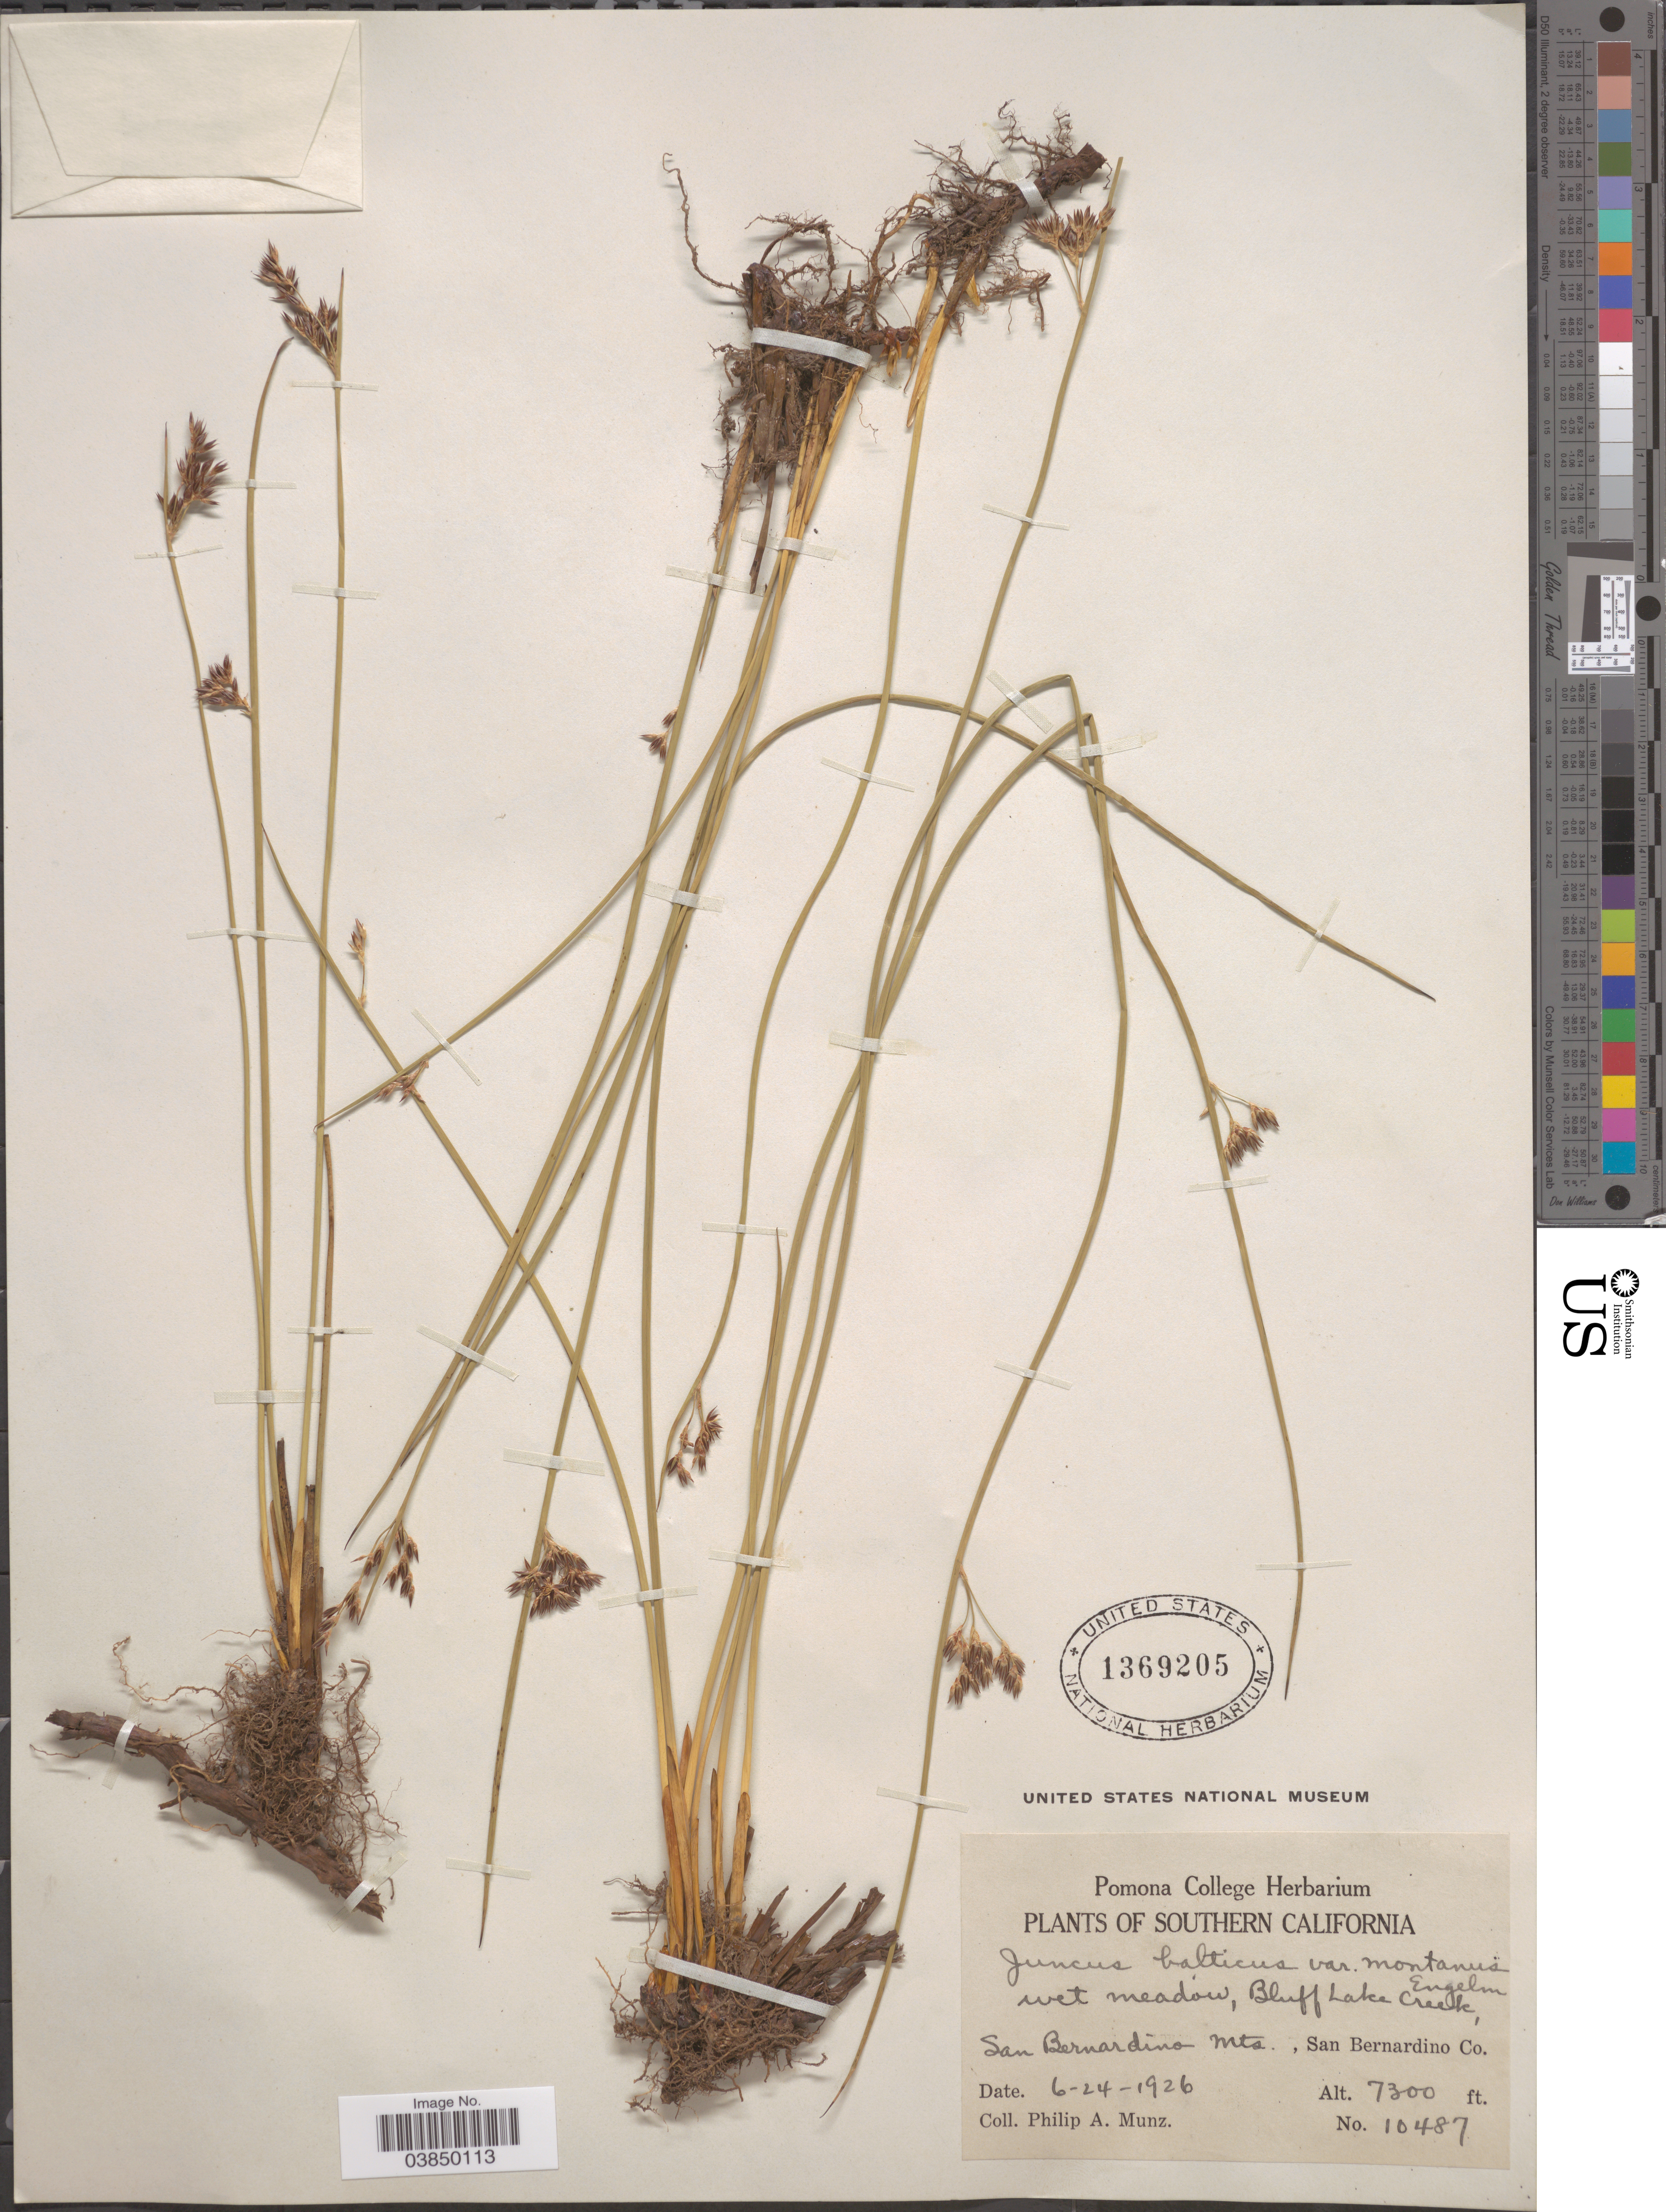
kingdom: Plantae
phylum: Tracheophyta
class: Liliopsida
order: Poales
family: Juncaceae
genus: Juncus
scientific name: Juncus balticus var. montanus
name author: Engelm.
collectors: P. A. Munz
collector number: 10487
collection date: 1926-06-24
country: United States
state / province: California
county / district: San Bernardino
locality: Southern California. Wet meadow, Bluff Lake Creek, San Bernardino Mts., San Bernardino Co.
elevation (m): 2225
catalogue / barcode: US 1369205